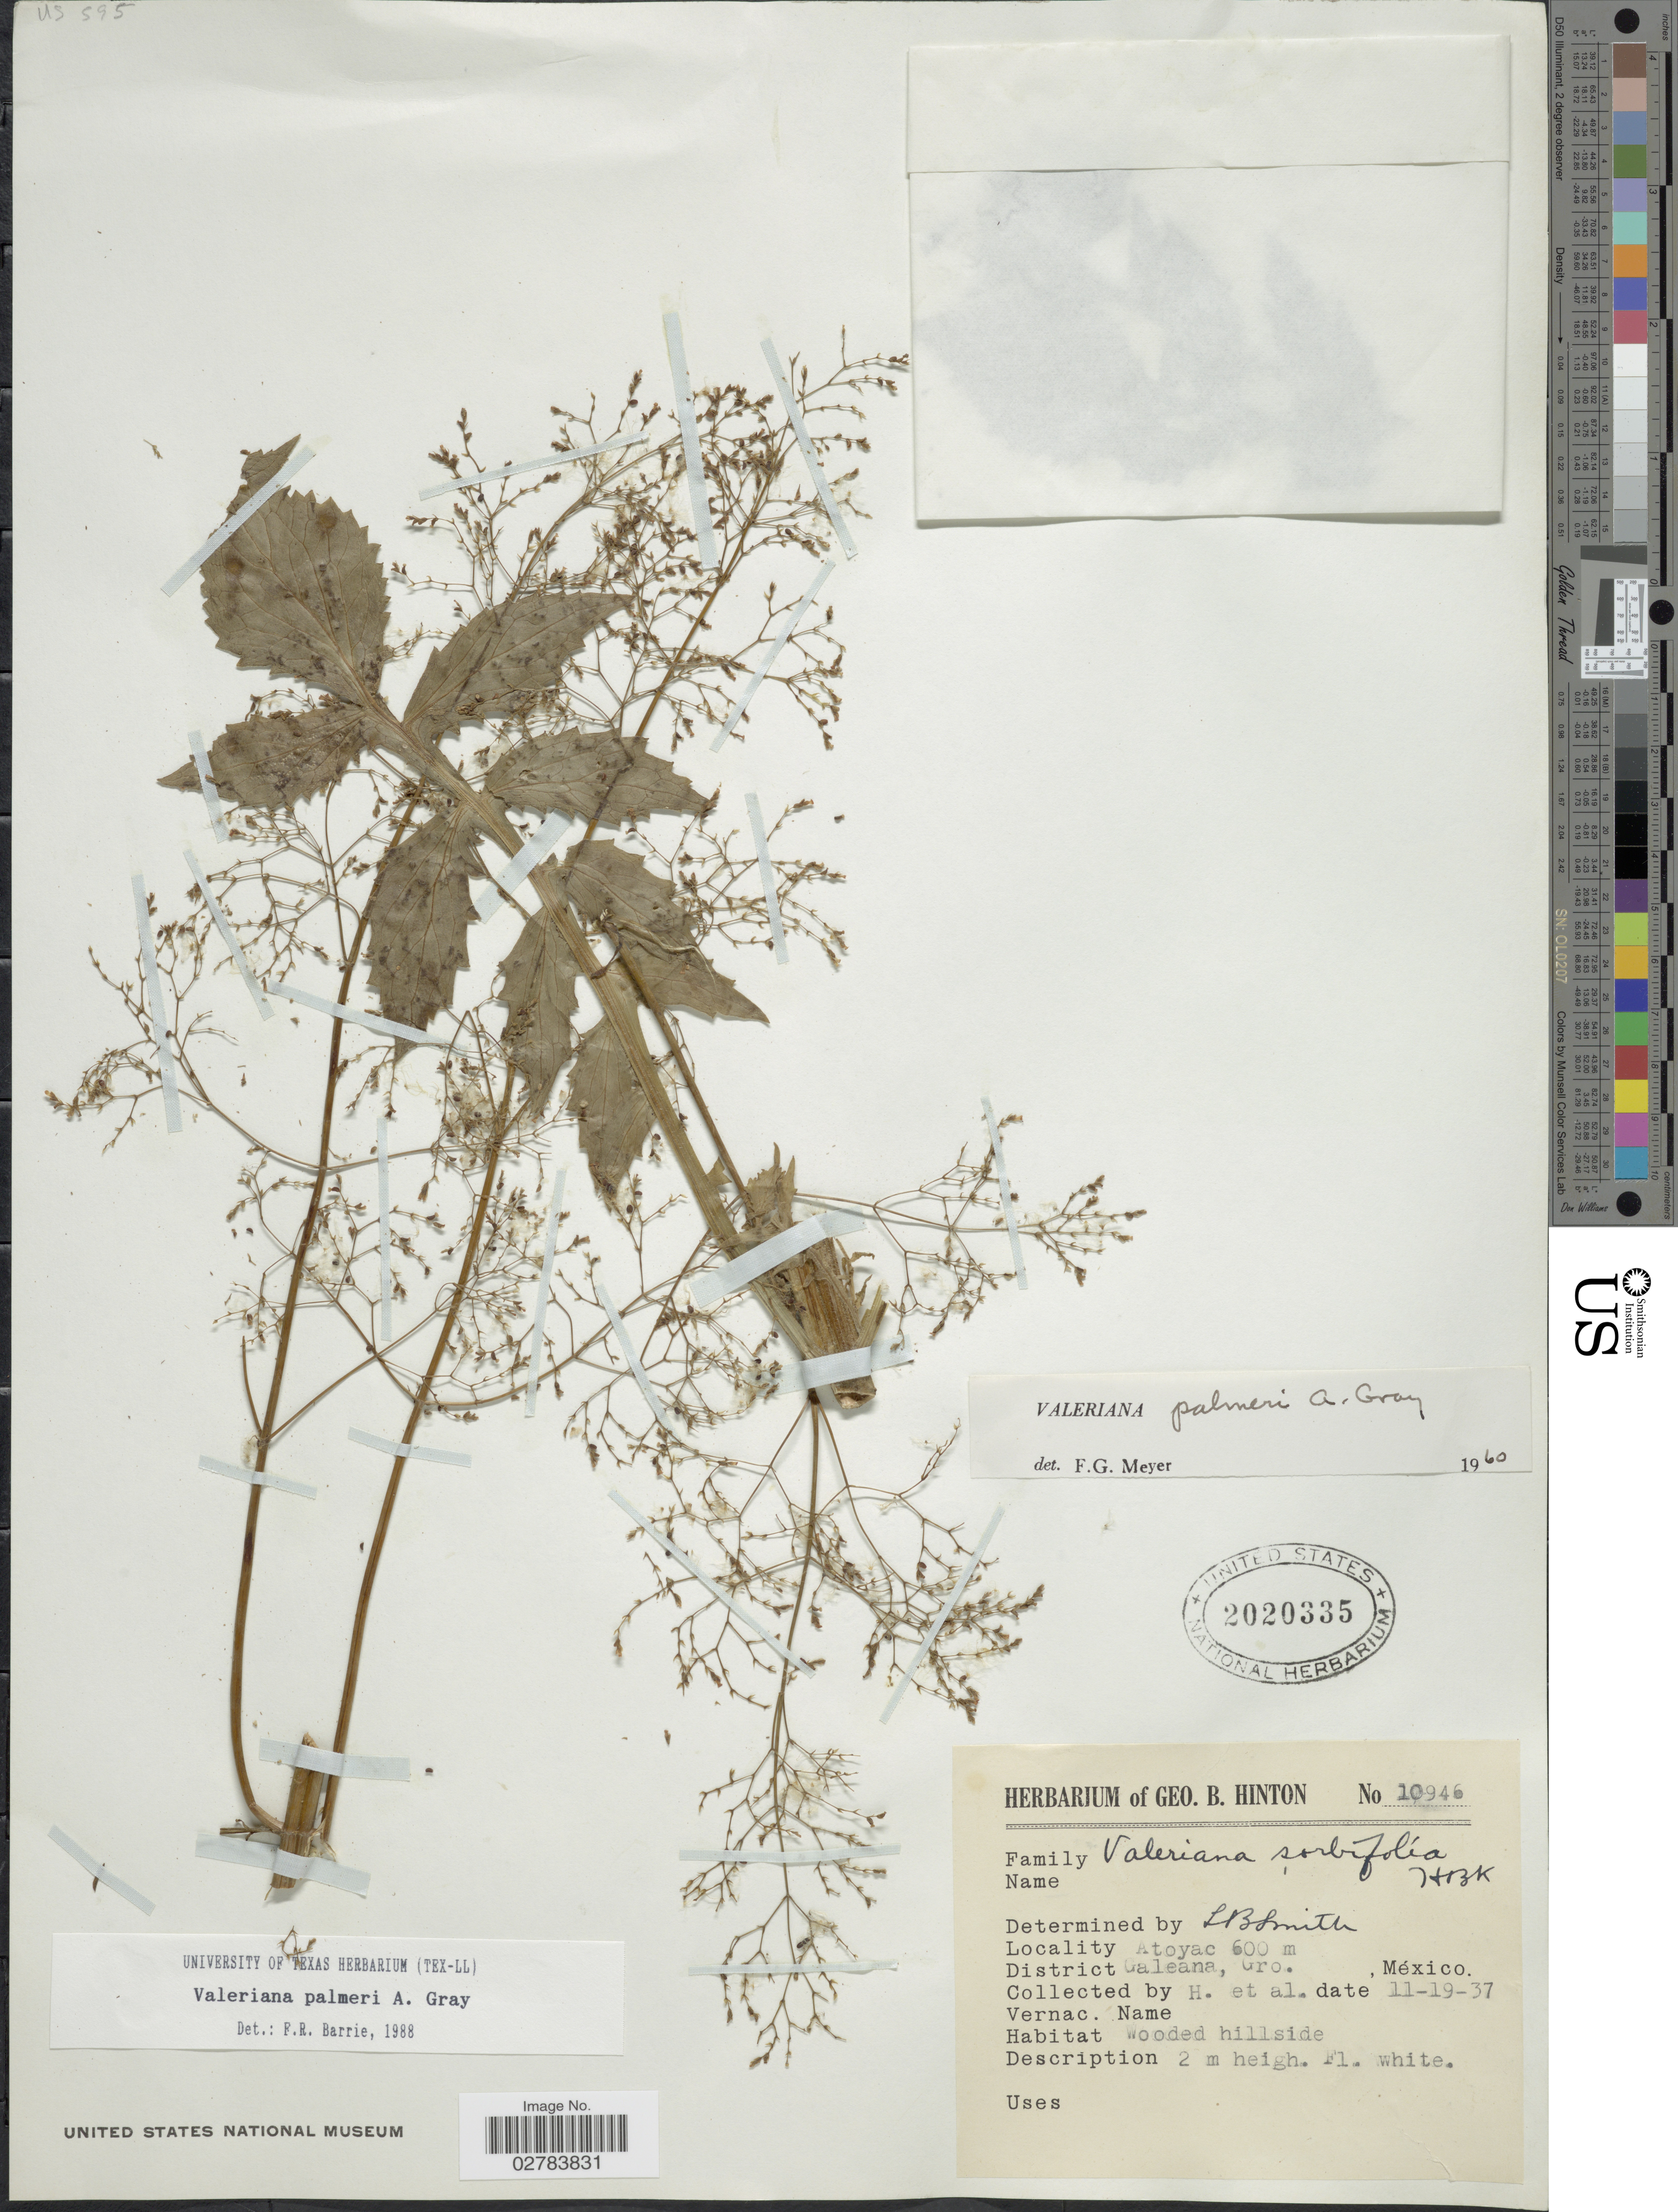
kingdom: Plantae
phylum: Tracheophyta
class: Magnoliopsida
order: Dipsacales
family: Caprifoliaceae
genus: Valeriana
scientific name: Valeriana palmeri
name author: A. Gray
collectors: G. B. Hinton & et al.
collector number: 10946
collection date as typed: Transcribed d/m/y: 19/11/37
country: Mexico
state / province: Guerrero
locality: Atoyac. District Galeana.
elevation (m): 600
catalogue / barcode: US 2020335